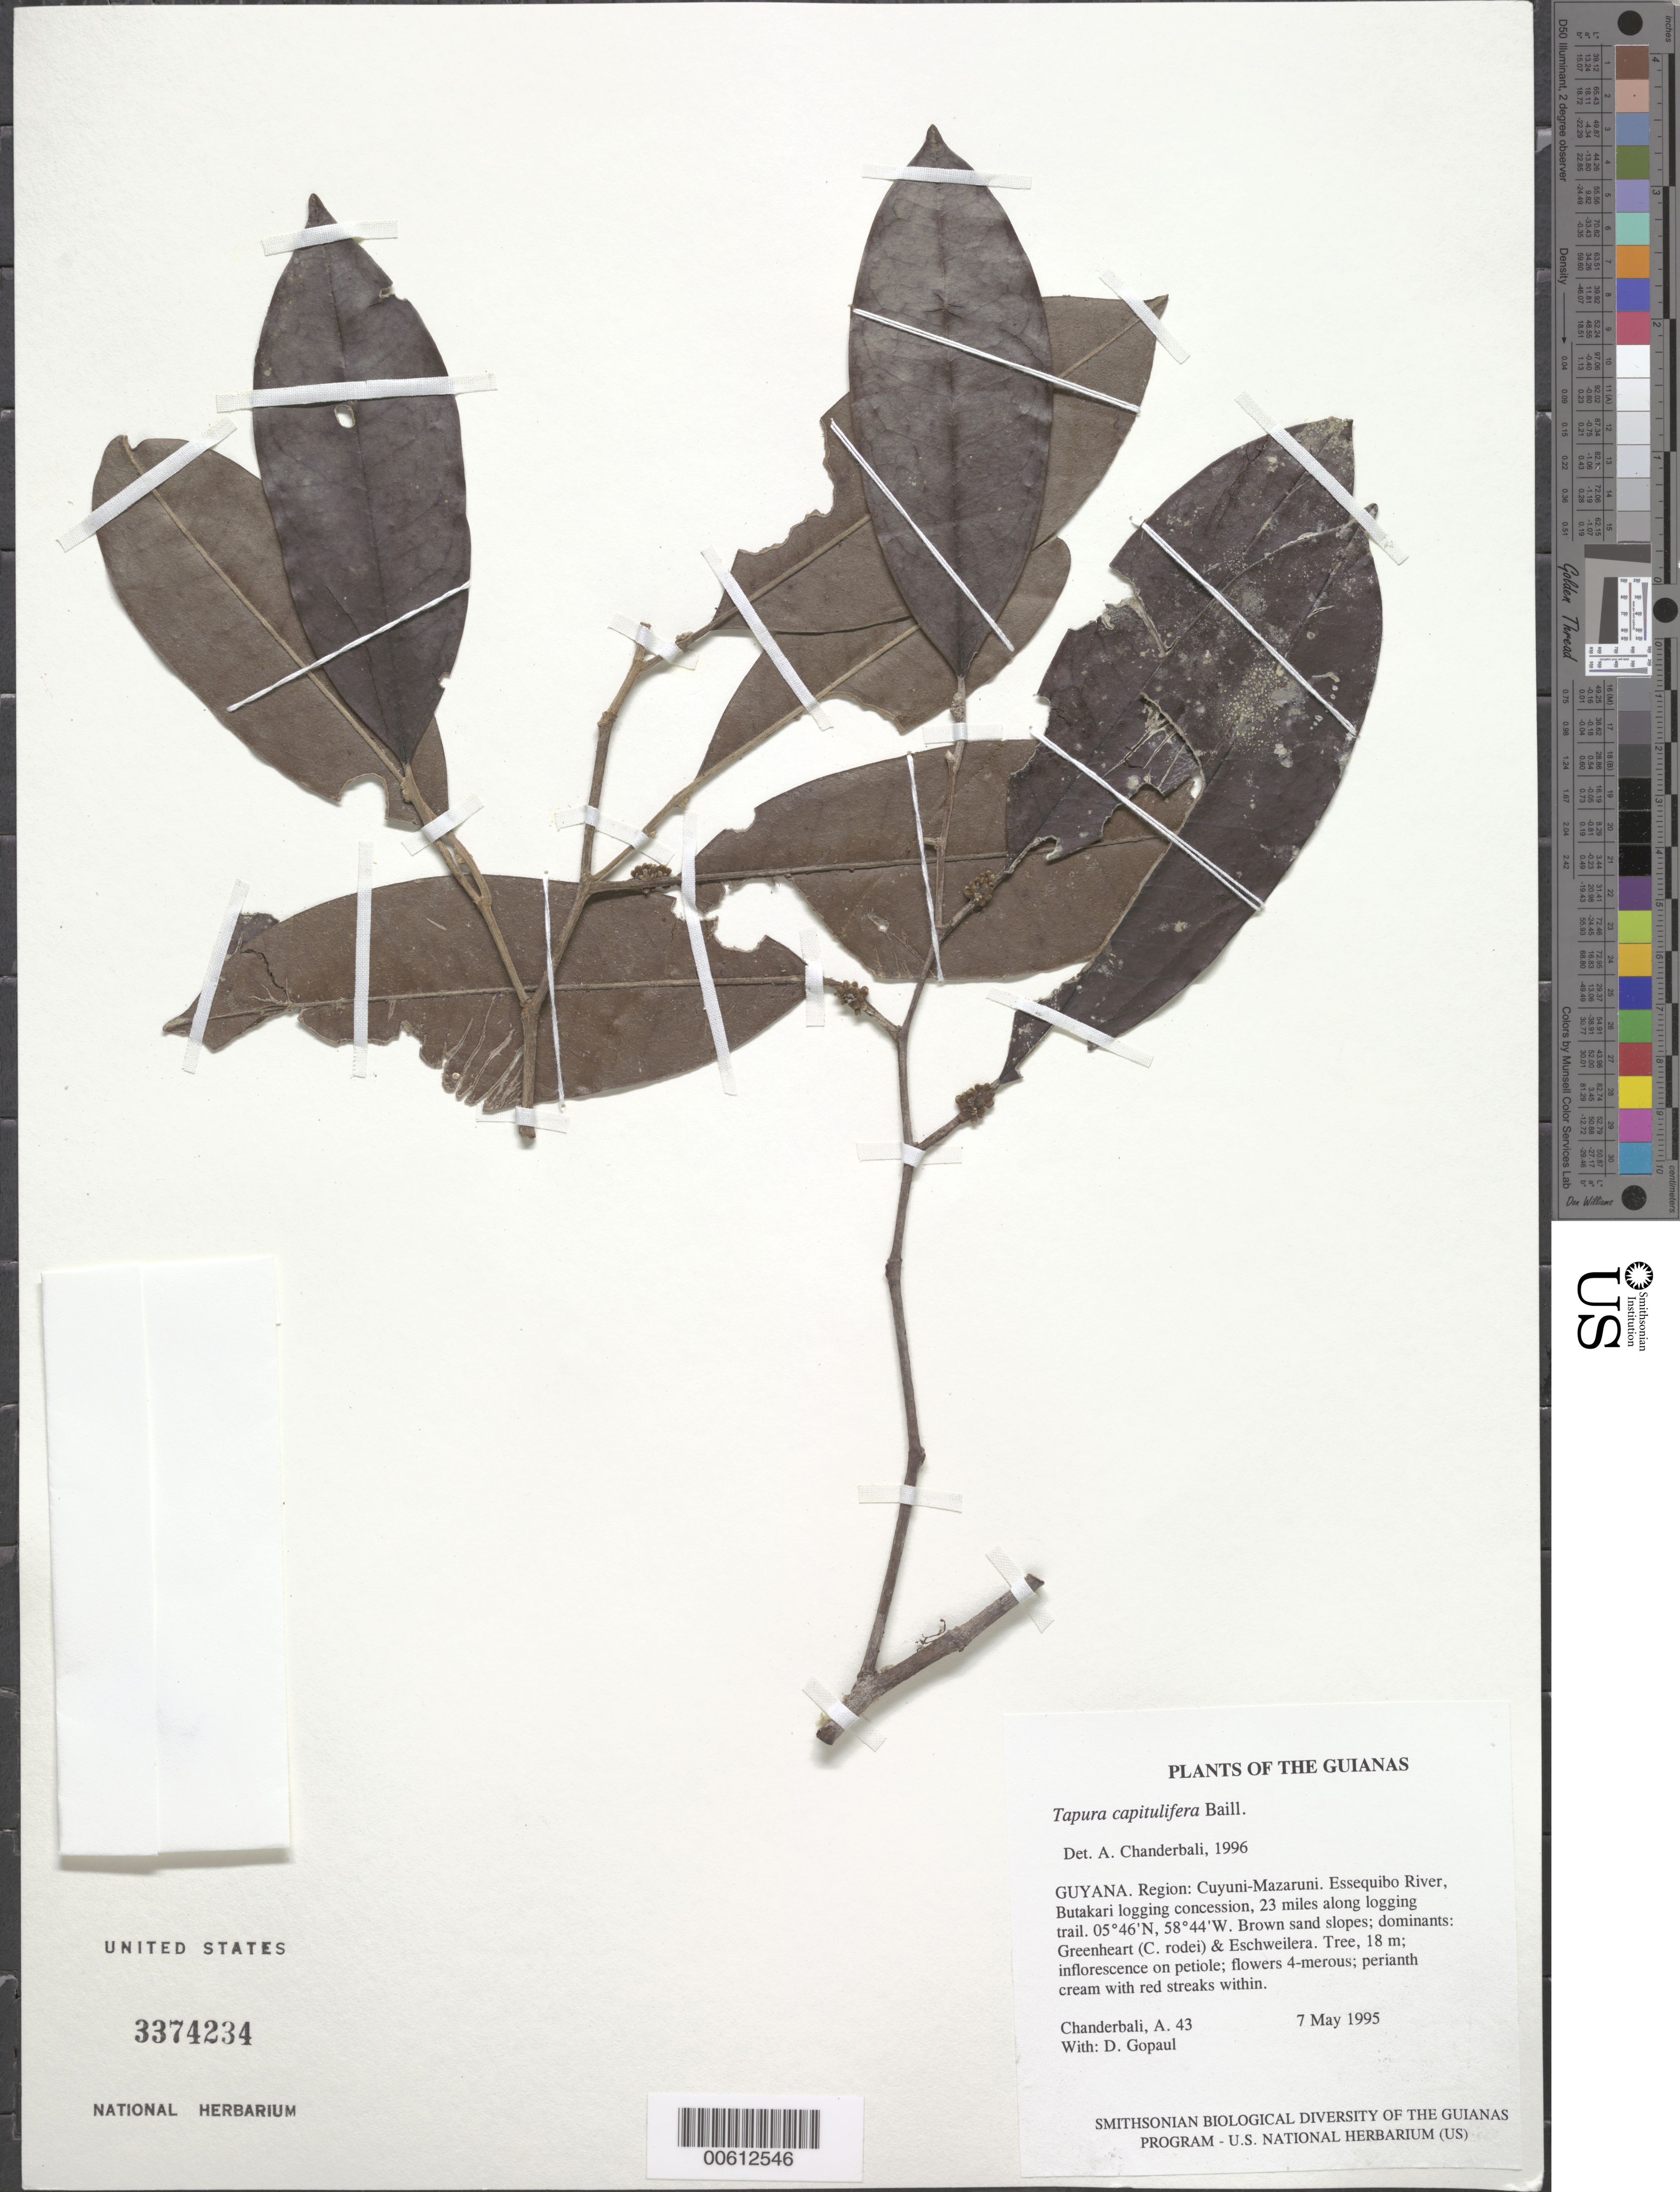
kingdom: Plantae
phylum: Tracheophyta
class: Magnoliopsida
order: Malpighiales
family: Dichapetalaceae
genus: Tapura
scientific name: Tapura capitulifera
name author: Baill.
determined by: Chanderbali, Andre Shashi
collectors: A. S. Chanderbali & D. Gopaul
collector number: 0043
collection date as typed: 7 May 1995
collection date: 1995-05-07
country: Guyana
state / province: Cuyuni-Mazaruni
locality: Essequibo River, Butakari logging concession, 23 miles along logging trail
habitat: Brown sand slopes; dominants: Greenheart (C. rodei) & Eschweilera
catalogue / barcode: US 3374234